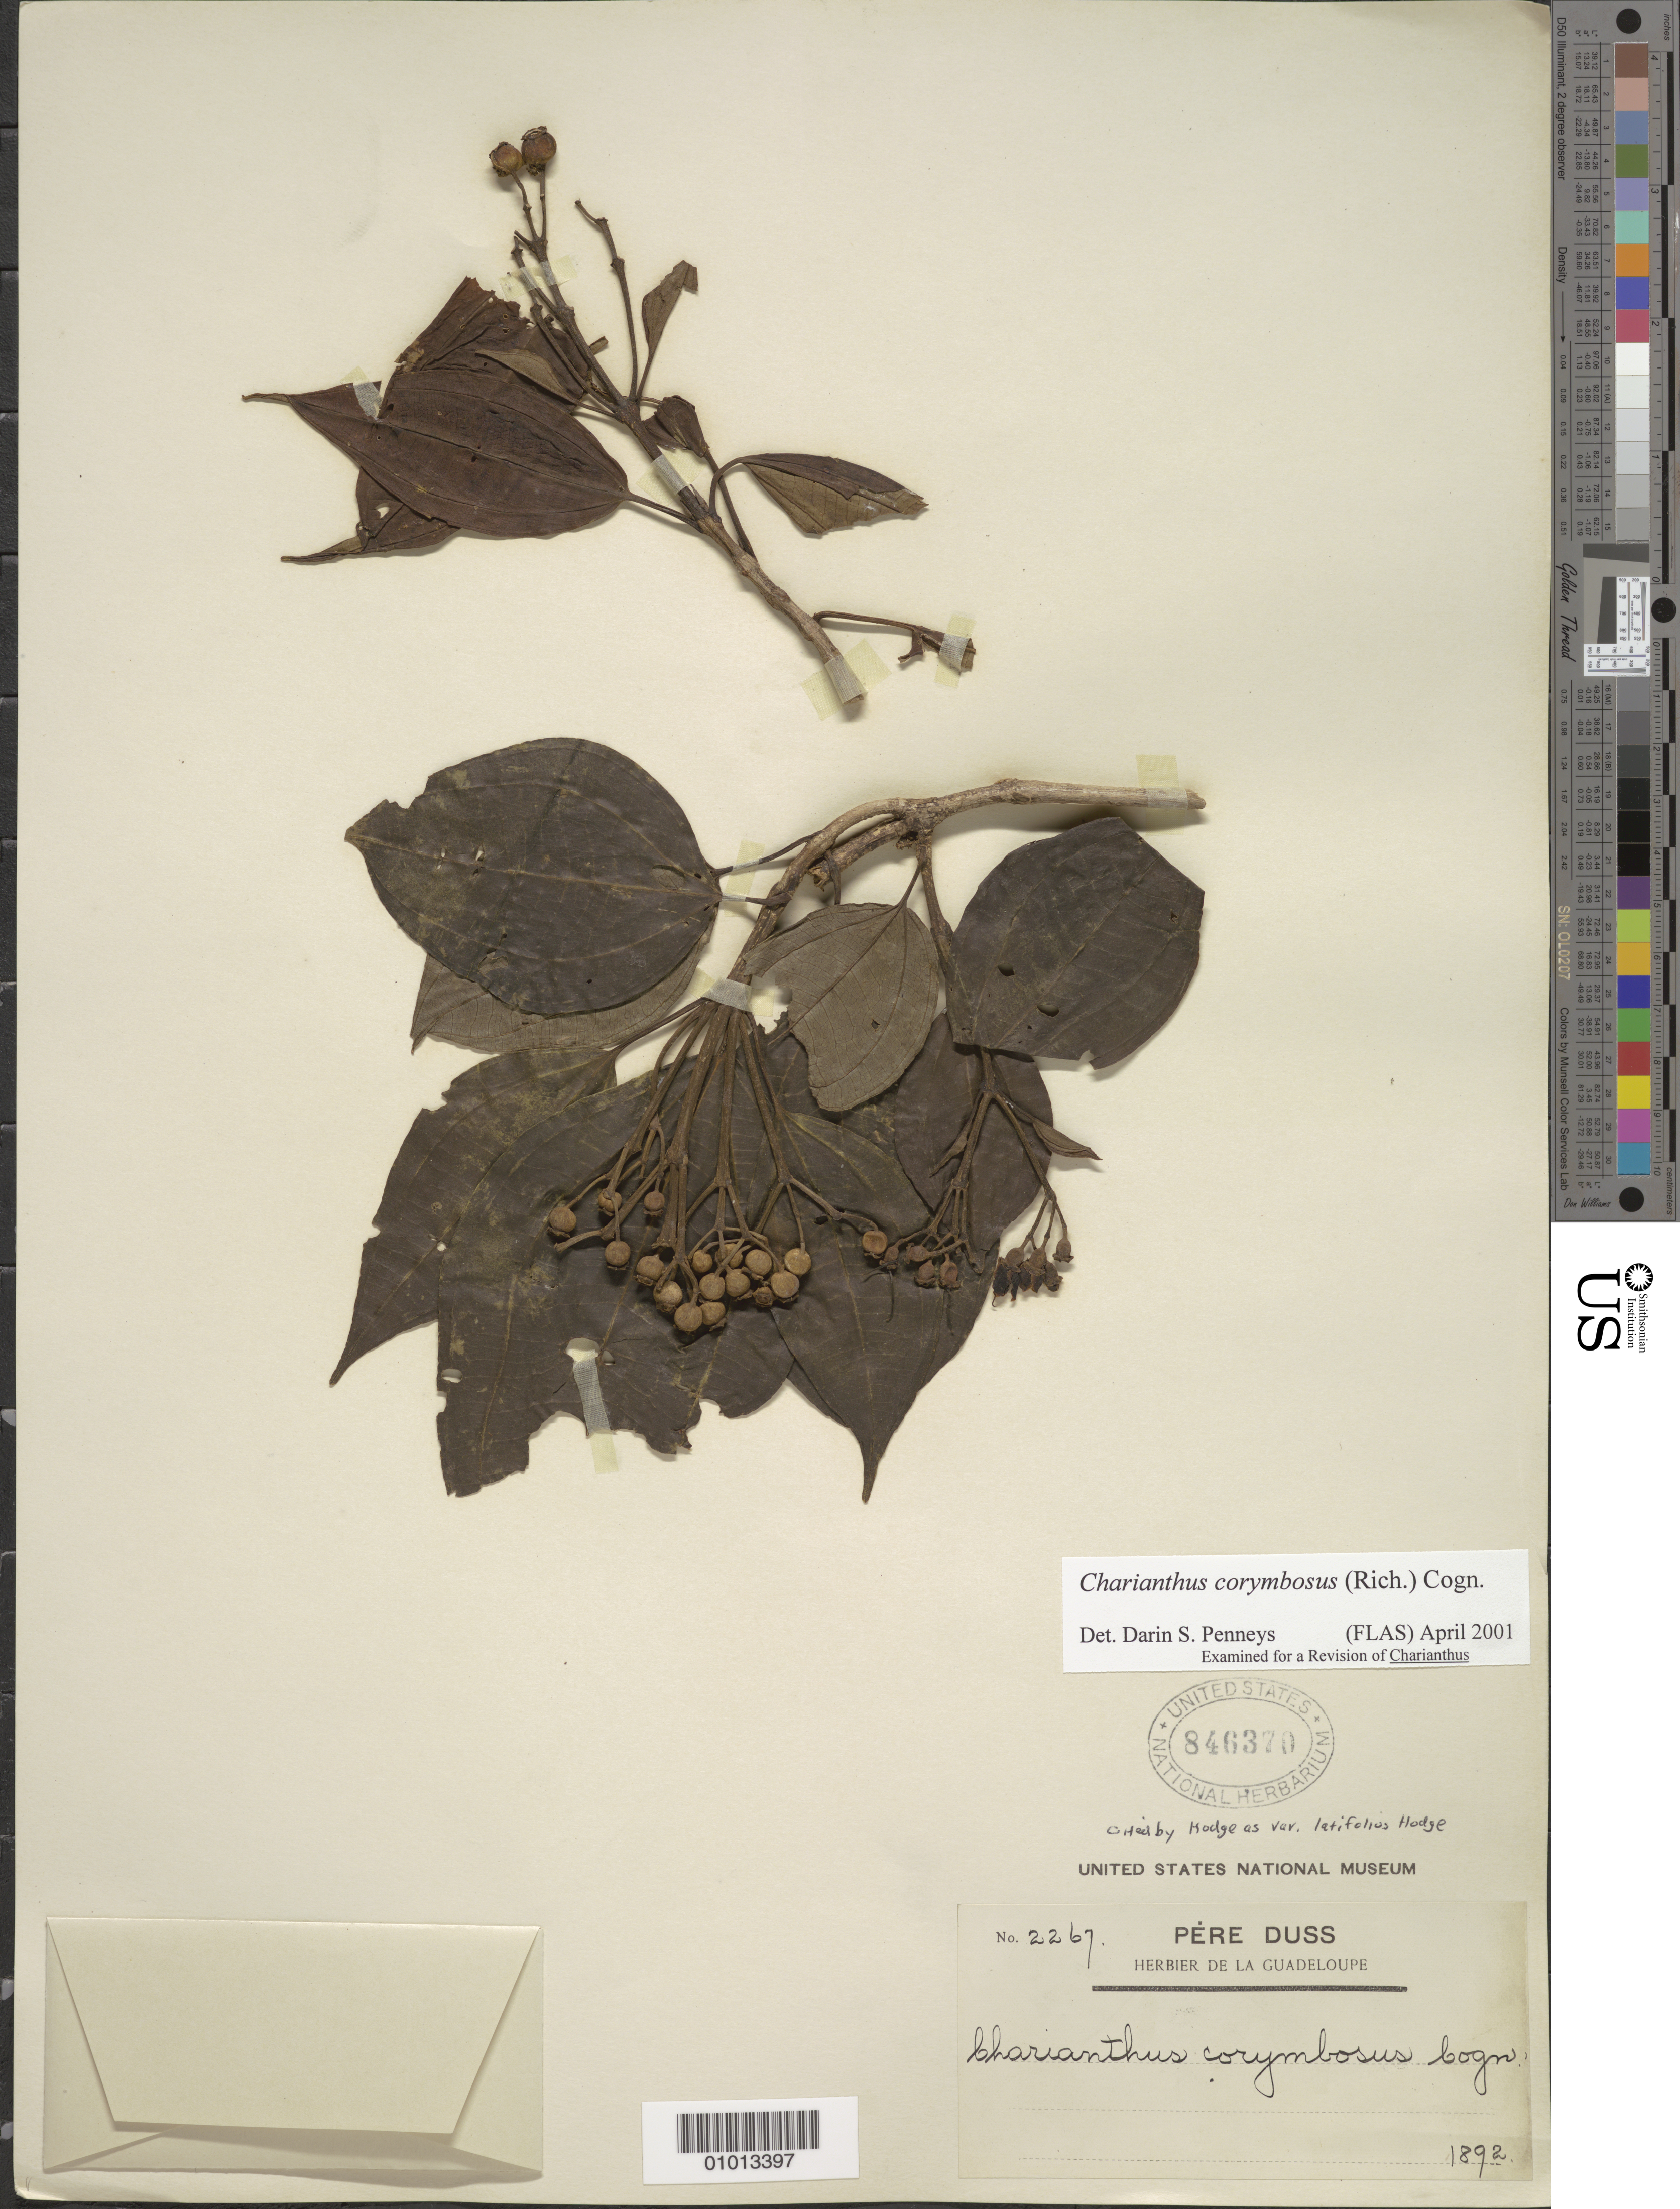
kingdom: Plantae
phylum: Tracheophyta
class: Magnoliopsida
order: Myrtales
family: Melastomataceae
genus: Charianthus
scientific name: Charianthus corymbosus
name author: (Rich.) Cogn.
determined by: Penneys, D. S.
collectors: Père Duss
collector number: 2267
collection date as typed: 1892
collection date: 1892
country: Guadeloupe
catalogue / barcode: US 846370